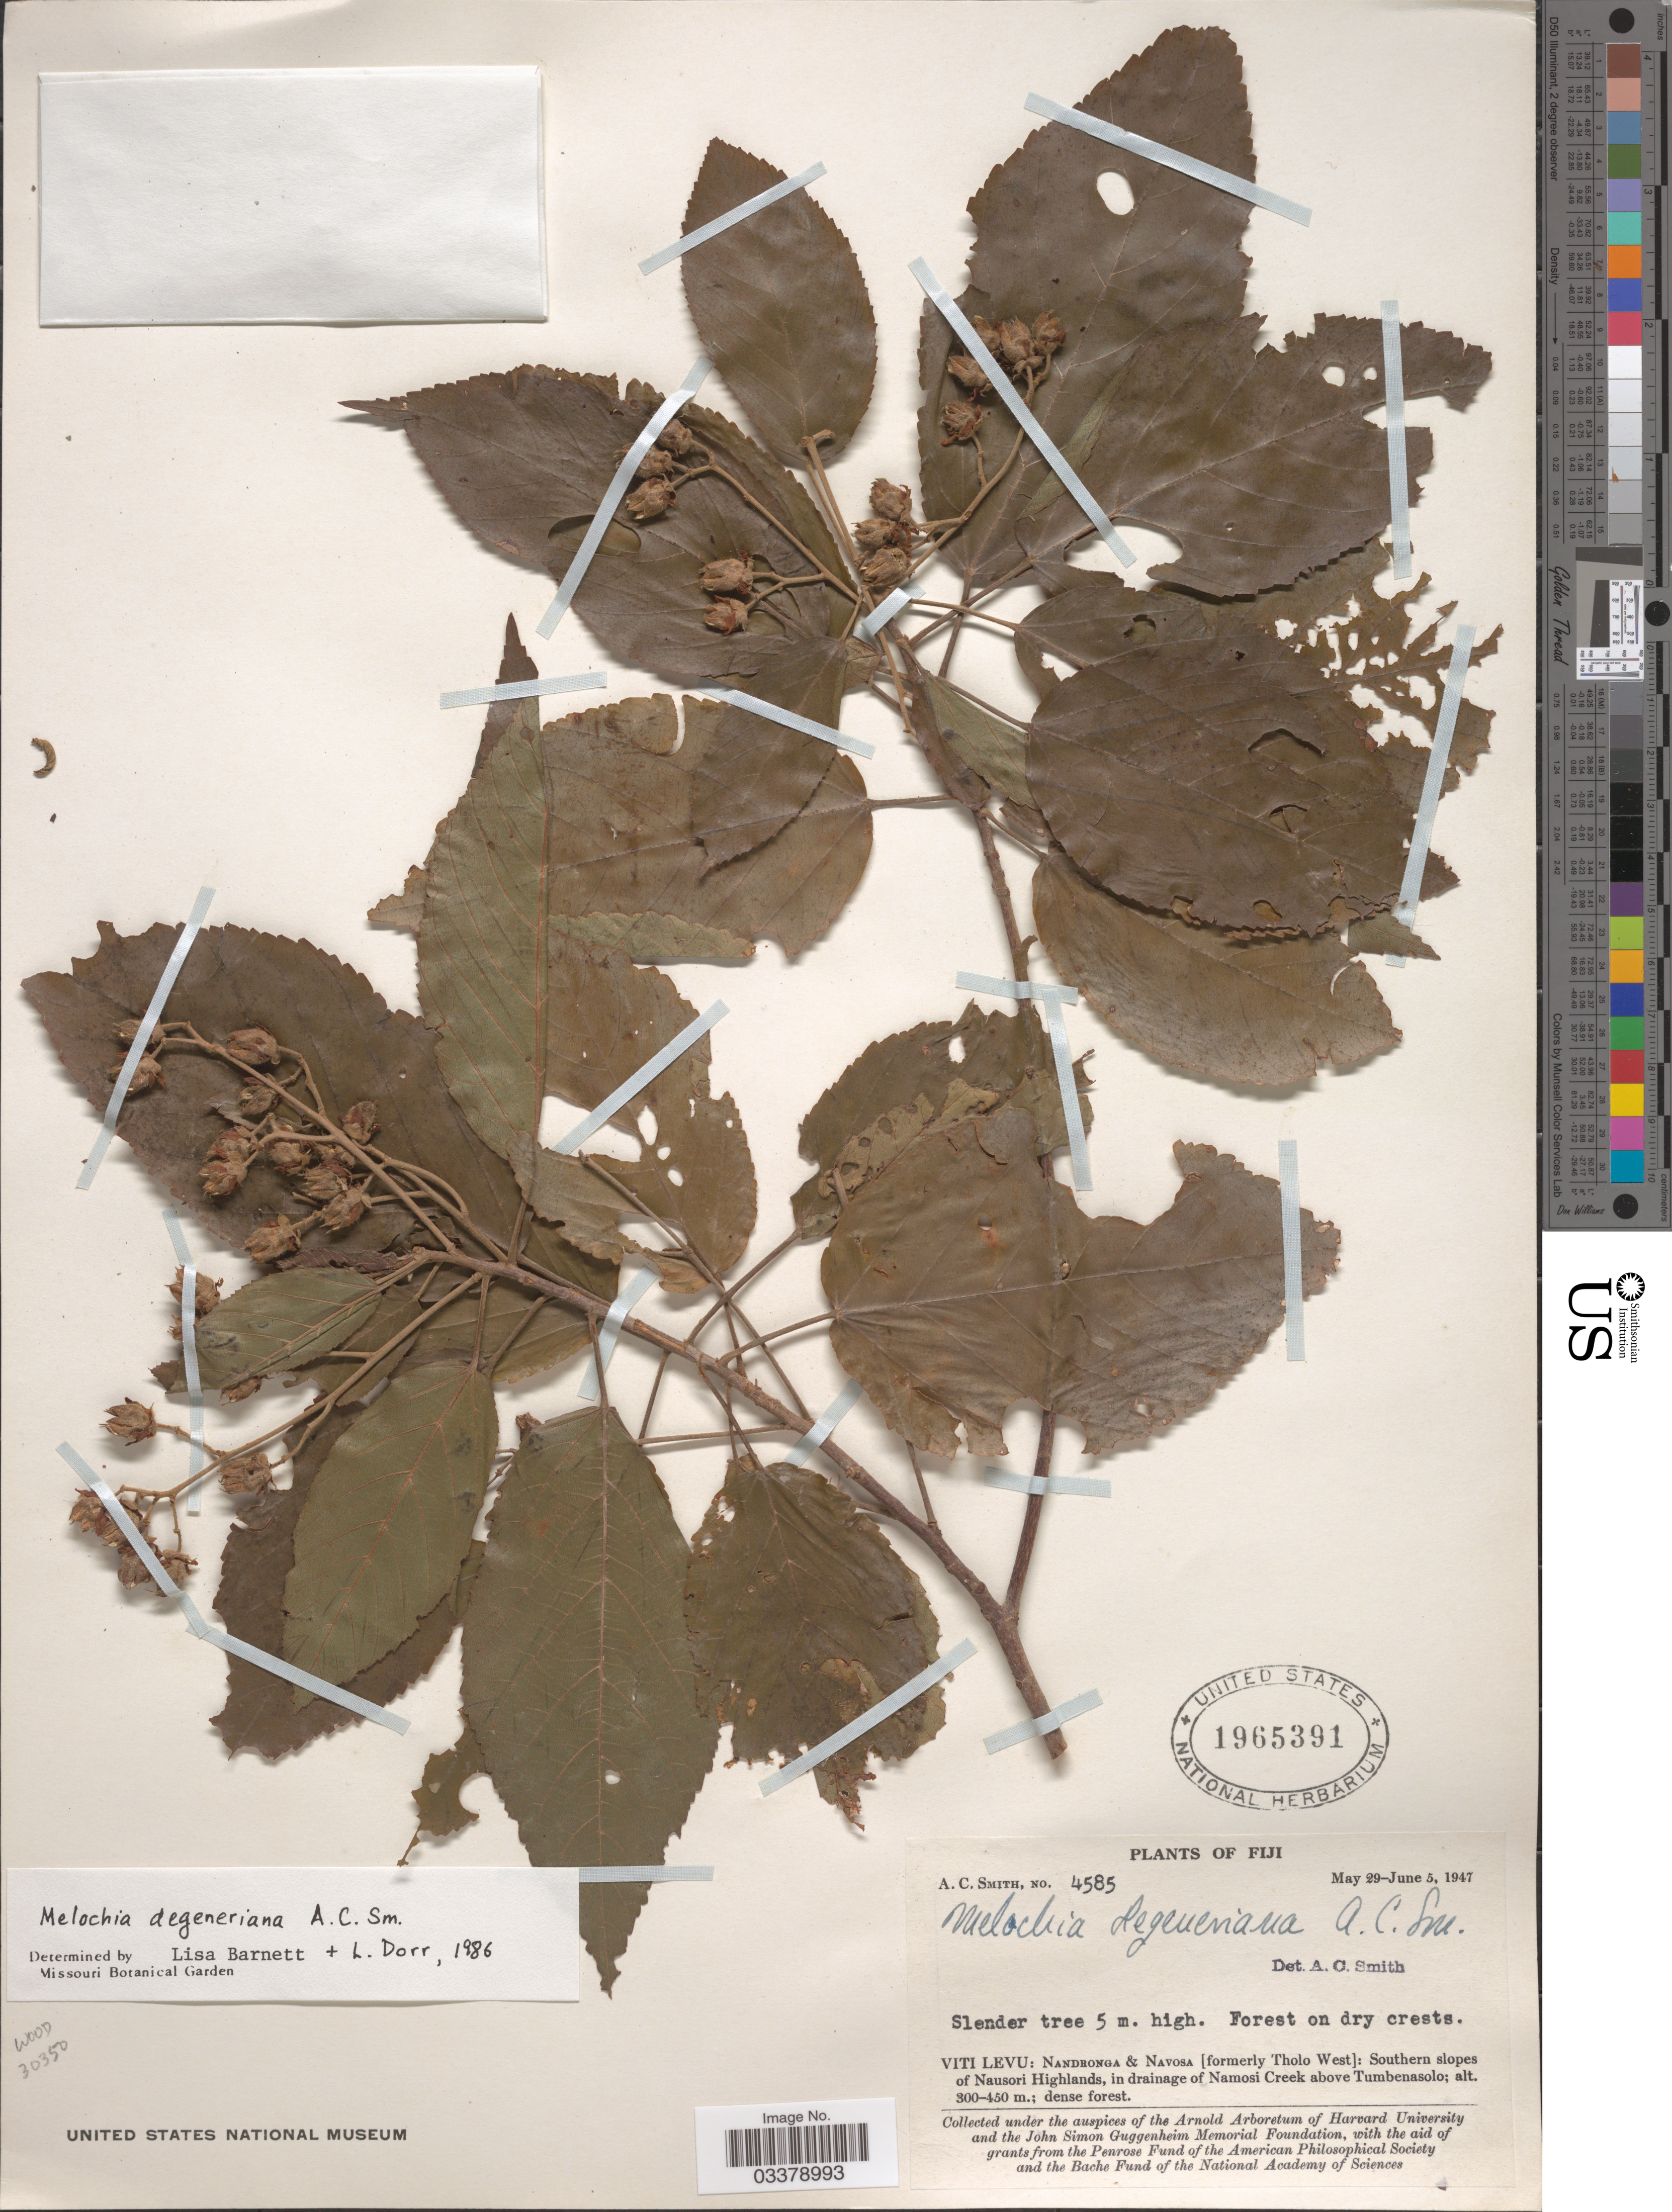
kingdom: Plantae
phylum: Tracheophyta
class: Magnoliopsida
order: Malvales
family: Malvaceae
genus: Melochia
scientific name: Melochia degeneriana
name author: A.C. Sm.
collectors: A. C. Smith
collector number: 4585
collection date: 1947-05-29/1947-06-05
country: Fiji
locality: Viti Levu: Nandronga & Navosa [formerly Tholo West]: Southern slopes of Nausori Highlands, in drainage of Namosi Creek above Tumbenasolo.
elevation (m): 300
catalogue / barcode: US 1965391